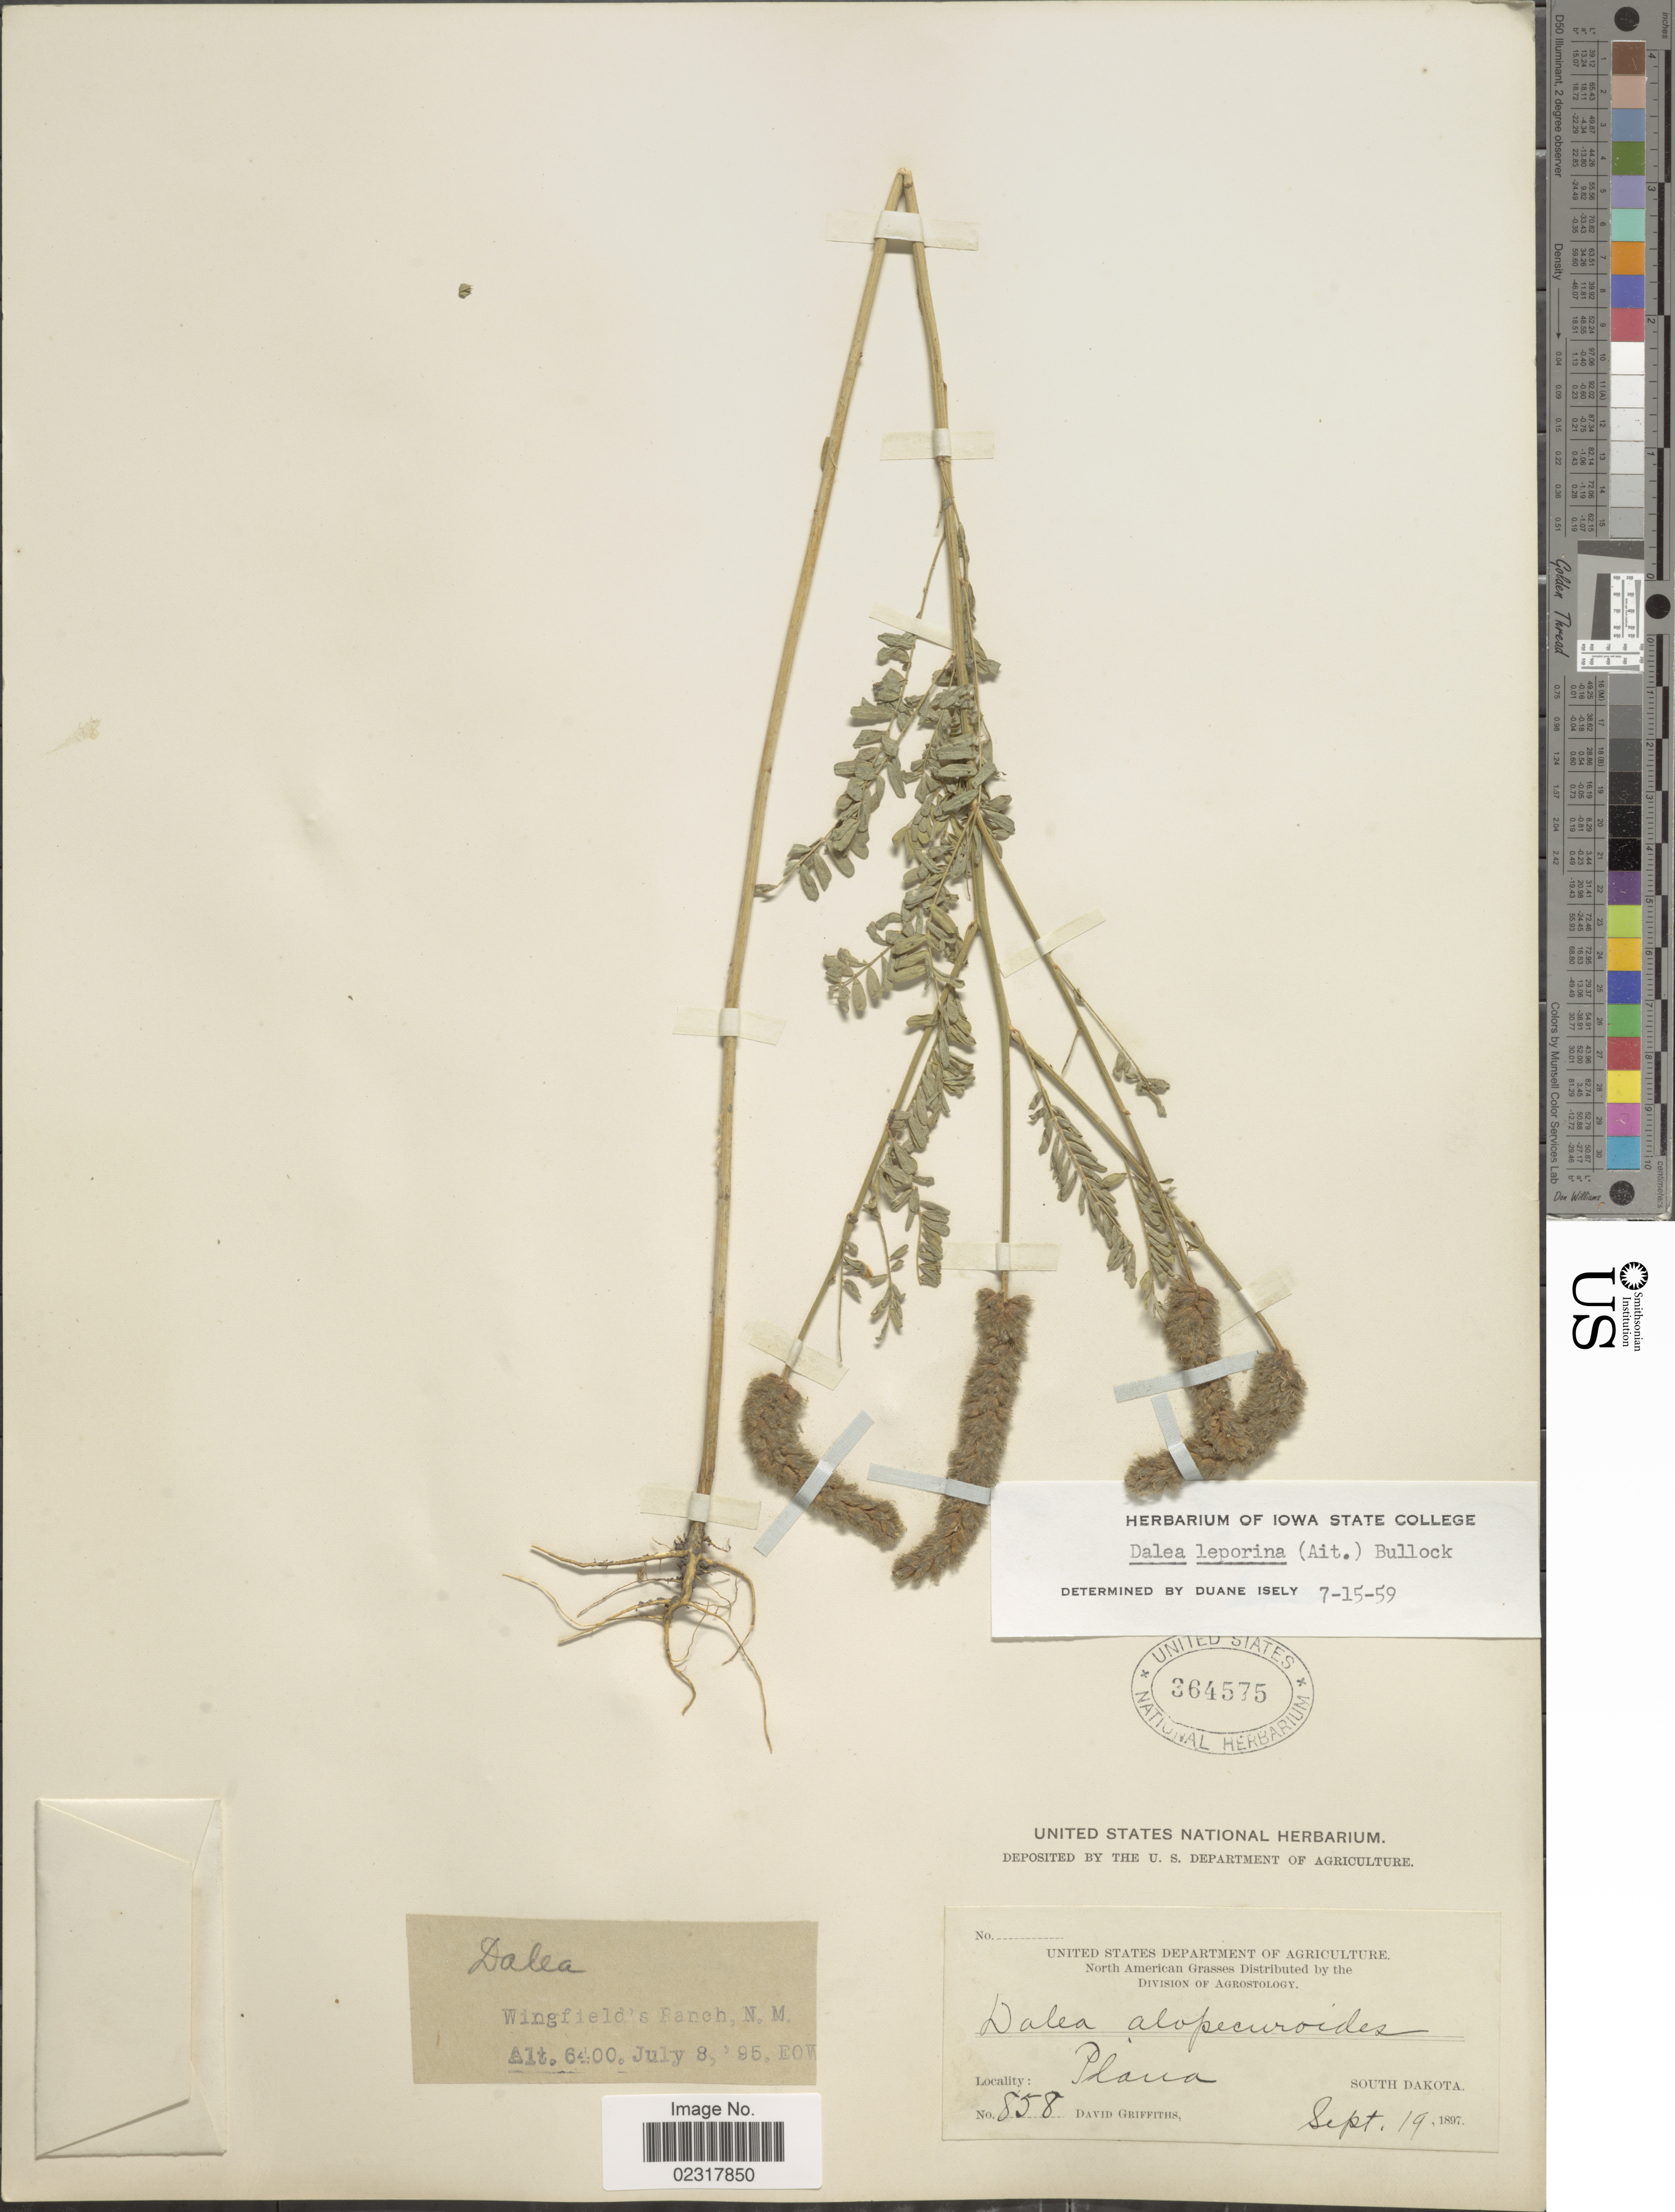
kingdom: Plantae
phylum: Tracheophyta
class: Magnoliopsida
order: Fabales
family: Fabaceae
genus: Dalea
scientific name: Dalea leporina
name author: (Aiton) Bullock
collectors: D. Griffiths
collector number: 858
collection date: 1897-09-19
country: United States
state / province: South Dakota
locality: Plana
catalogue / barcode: US 364575